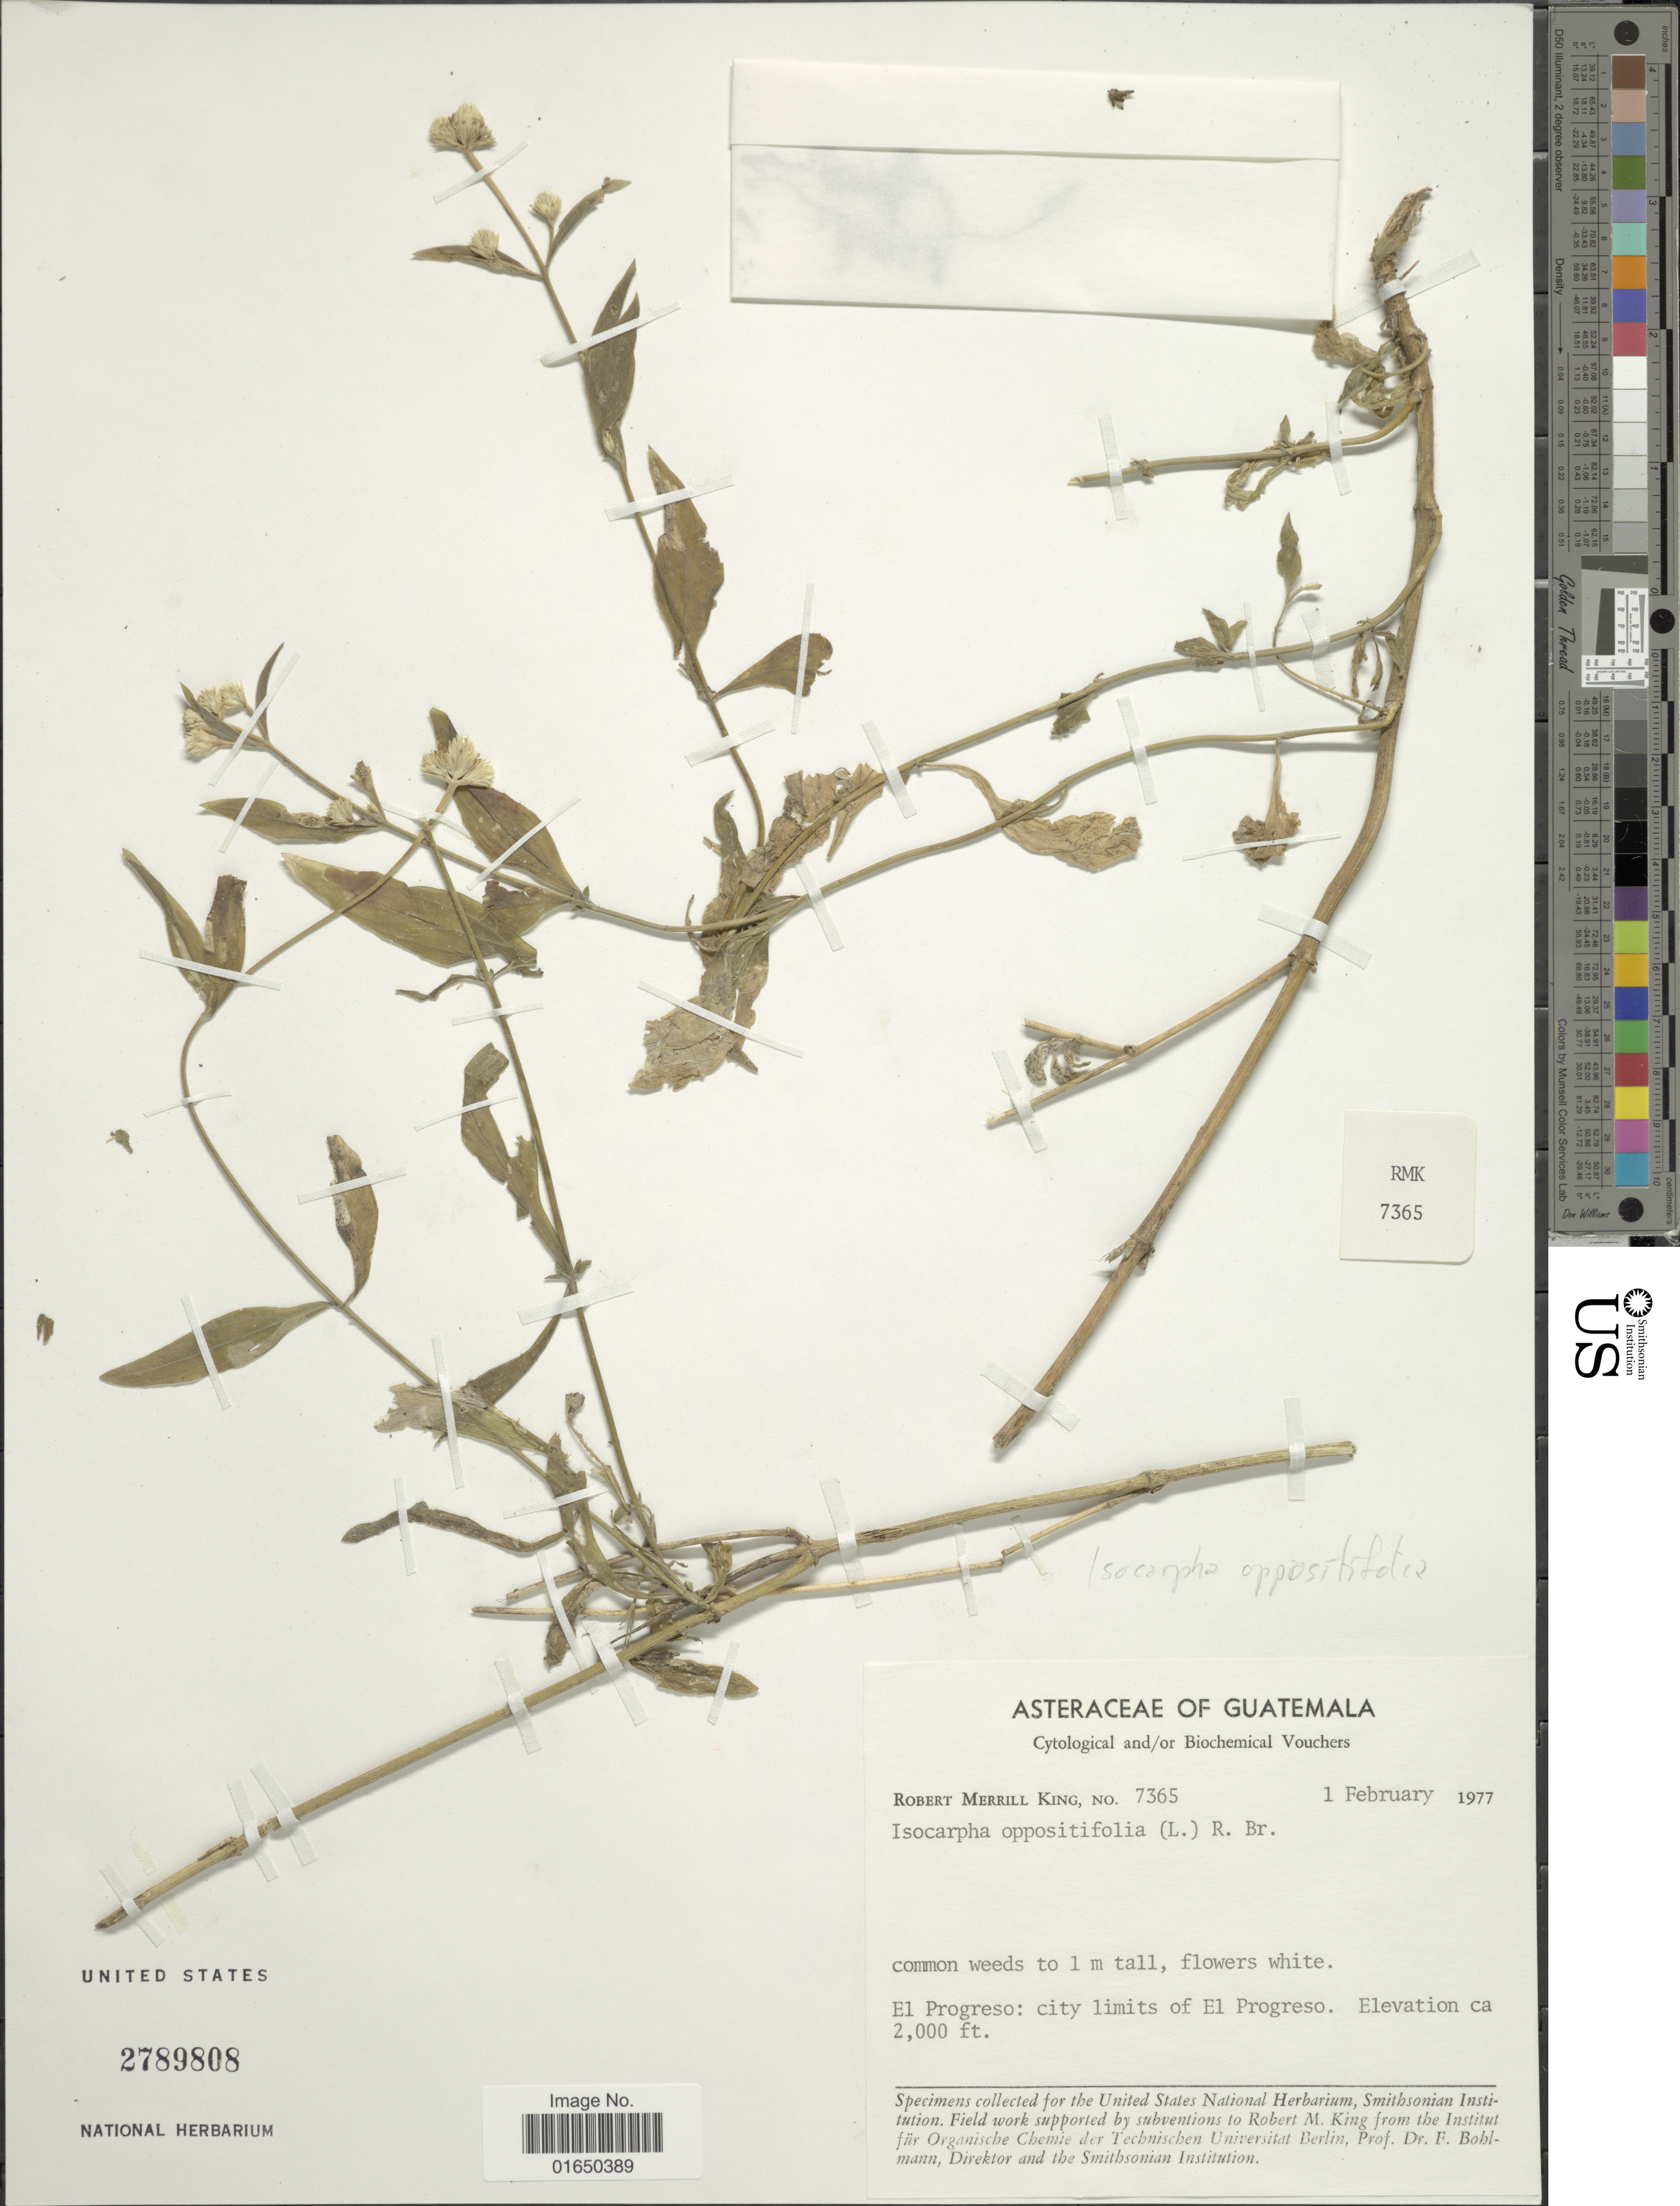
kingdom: Plantae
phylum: Tracheophyta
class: Magnoliopsida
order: Asterales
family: Asteraceae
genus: Isocarpha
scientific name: Isocarpha oppositifolia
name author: (L.) Cass.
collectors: R. M. King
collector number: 7365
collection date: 1977-02-01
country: Guatemala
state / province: El Progreso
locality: City limits of El Progreso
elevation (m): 610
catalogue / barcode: US 2789808